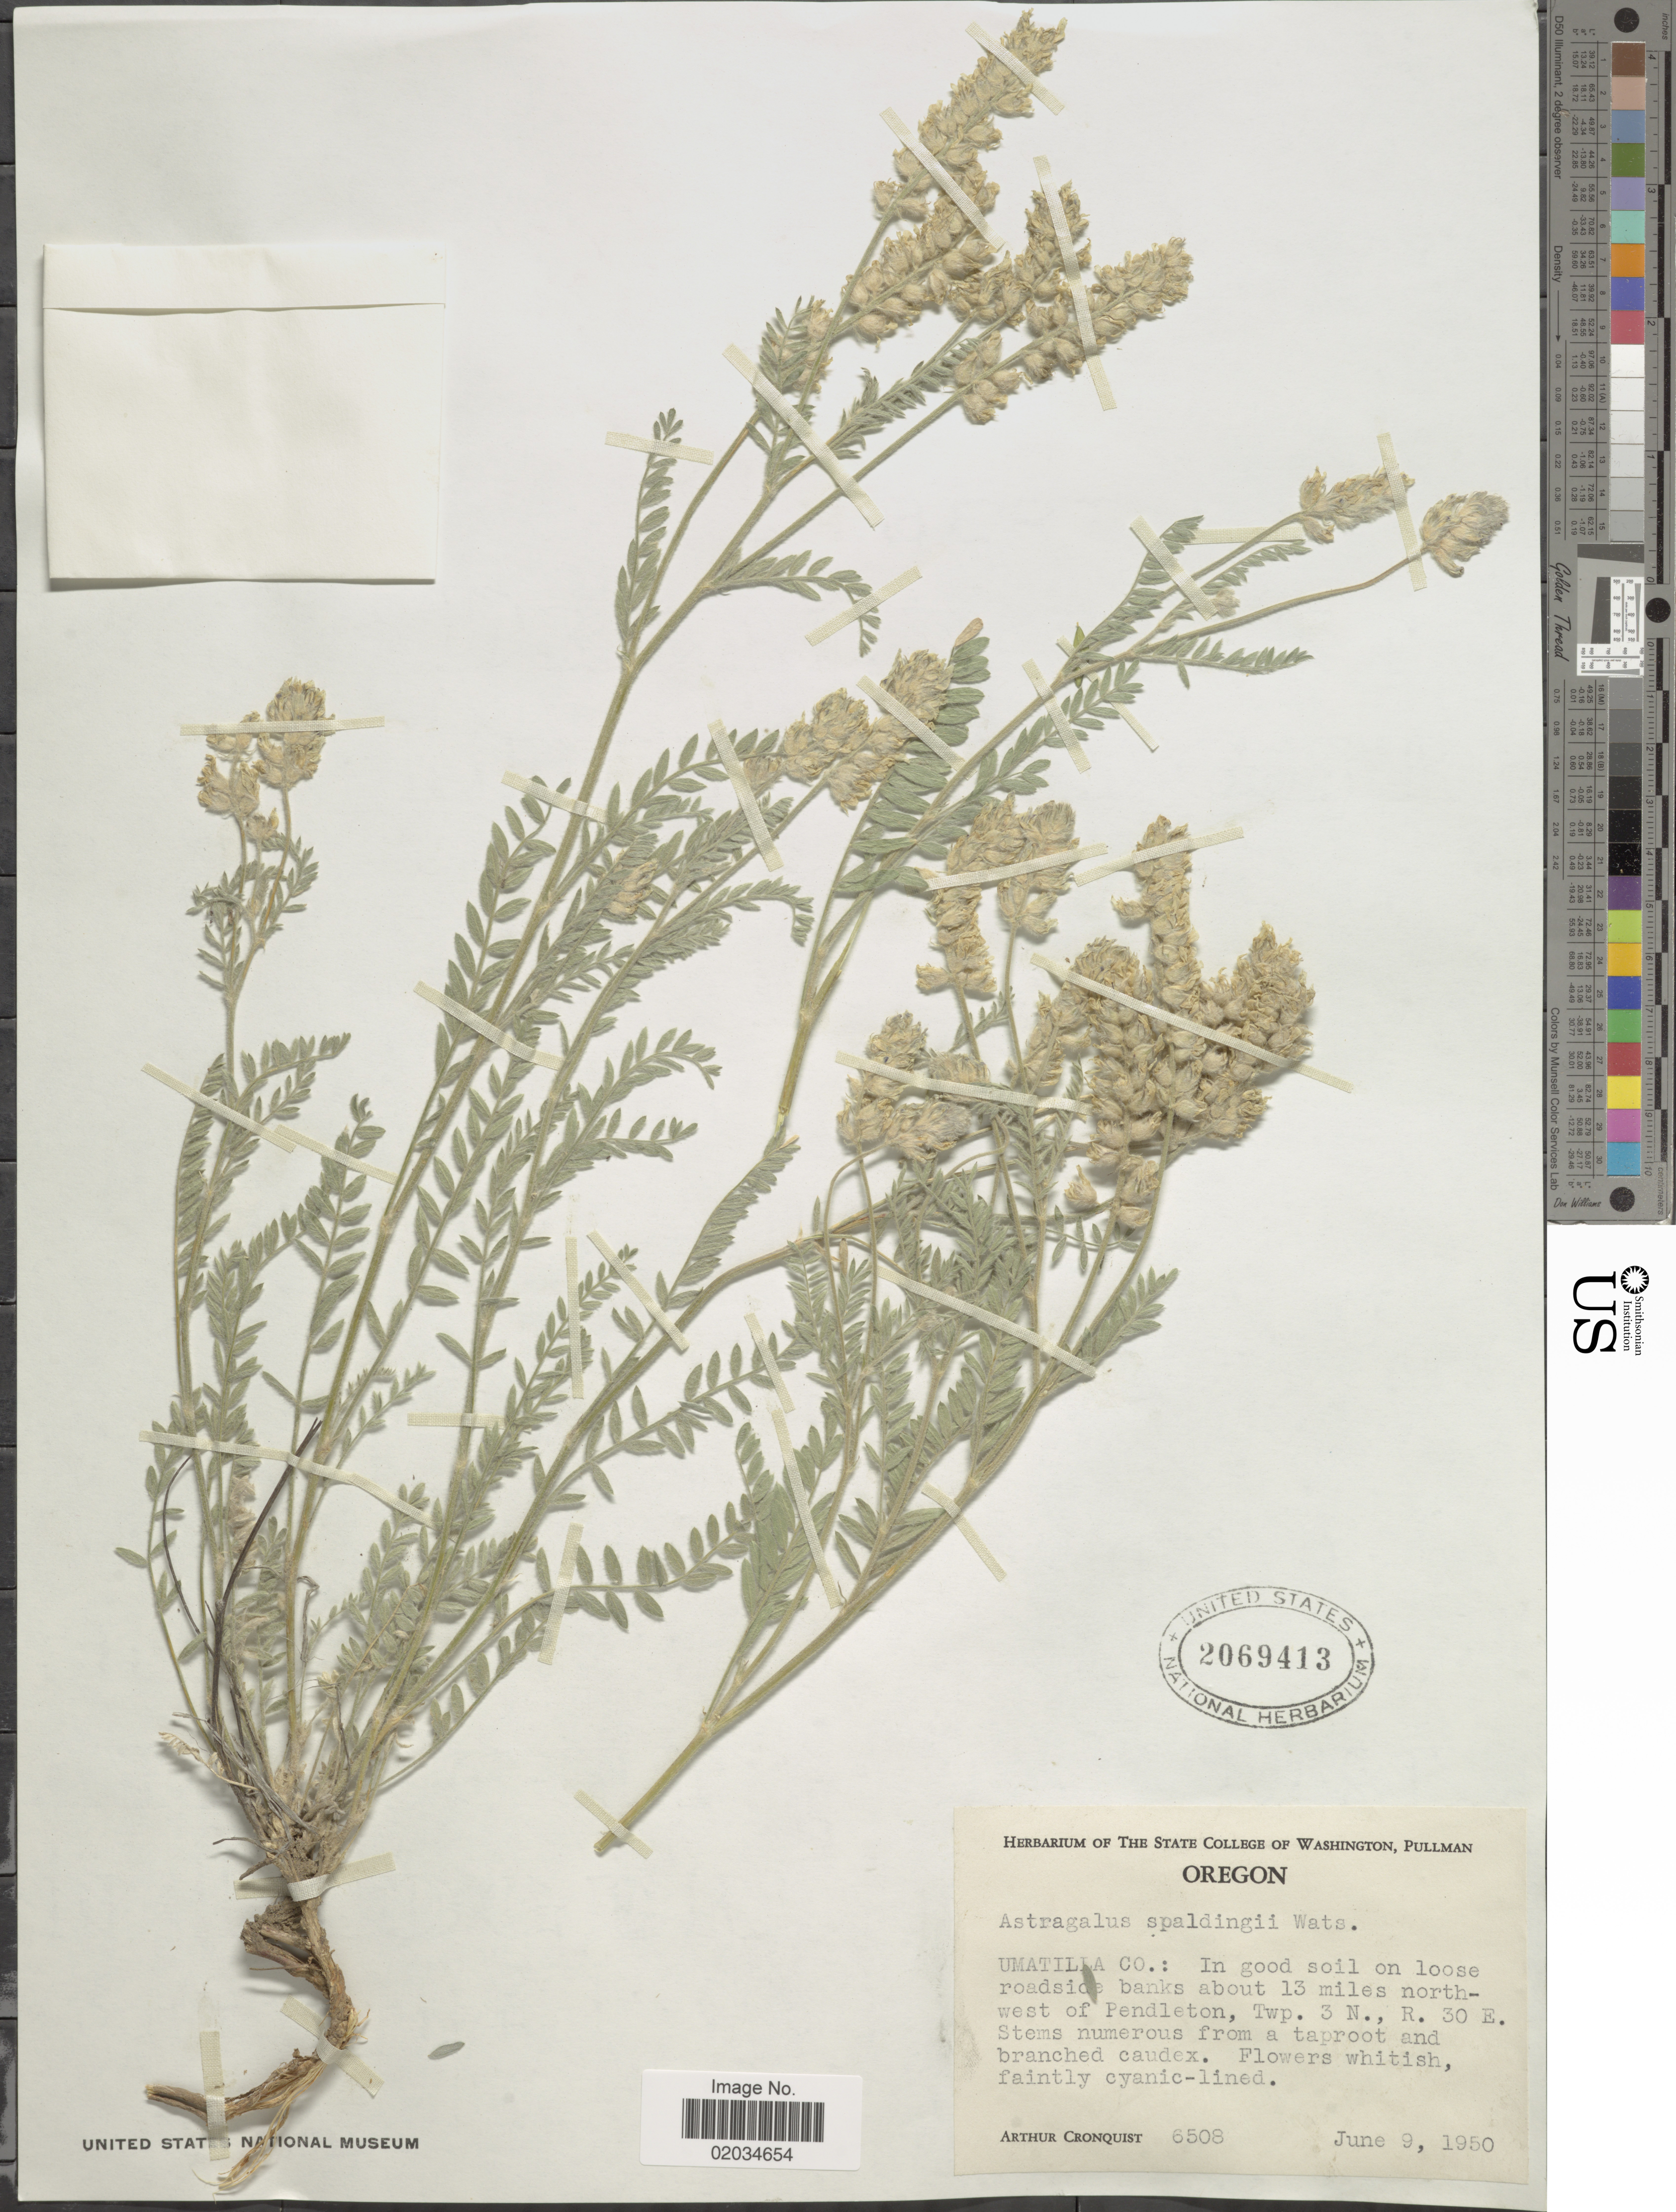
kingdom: Plantae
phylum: Tracheophyta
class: Magnoliopsida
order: Fabales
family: Fabaceae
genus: Astragalus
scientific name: Astragalus spaldingii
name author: A. Gray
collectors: A. J. Cronquist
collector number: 6508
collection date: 1950-06-09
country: United States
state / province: Oregon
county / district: Umatilla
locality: Umatilla Co.: in good soil on loose roadside banks about 13 miles northwest of Pendleton, Twp. 3 N., R. 30 E.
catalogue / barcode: US 2069413